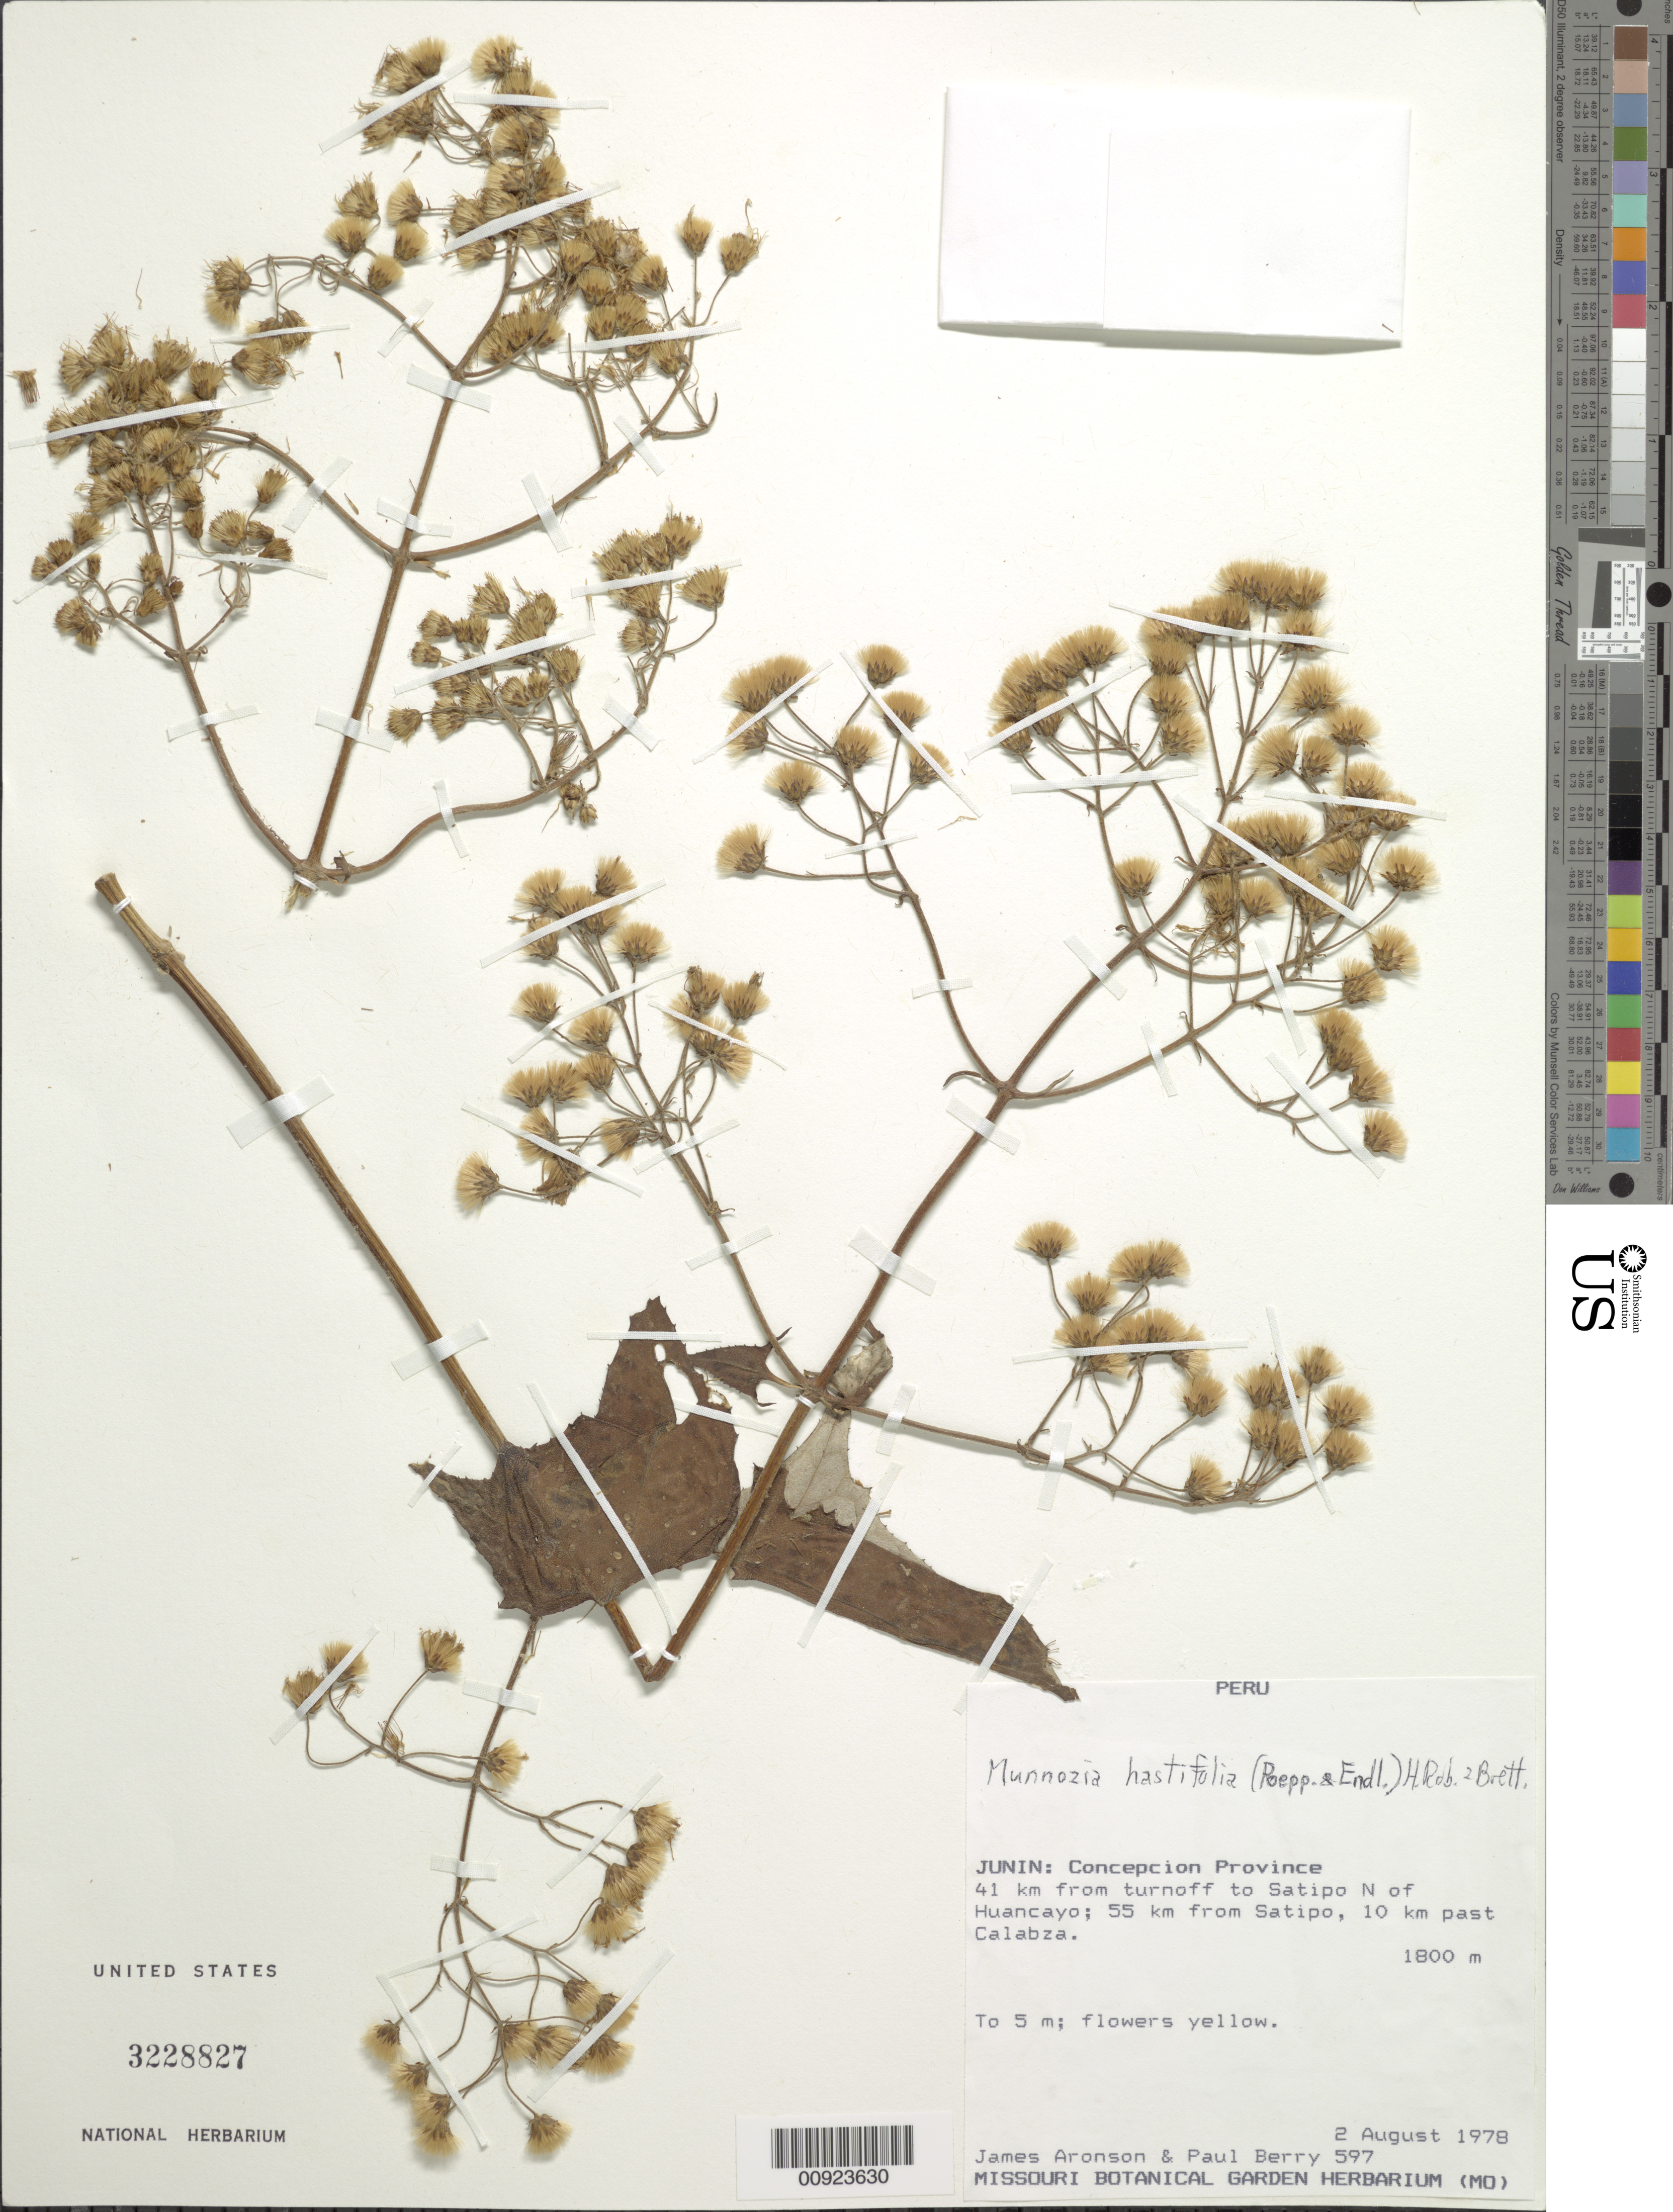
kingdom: Plantae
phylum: Tracheophyta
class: Magnoliopsida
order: Asterales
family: Asteraceae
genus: Munnozia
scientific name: Munnozia hastifolia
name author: (Poepp.) H. Rob. & Brettell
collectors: J. Aronson & P. Berry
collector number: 597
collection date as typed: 2 August 1978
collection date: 1978-08-02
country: Peru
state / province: Junín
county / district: Concepción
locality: Satipo, 41 km from turnoff to Satipo N of Huancayo; 55 km from Satipo, 10 km past Calabza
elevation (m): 1800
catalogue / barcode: US 3228827